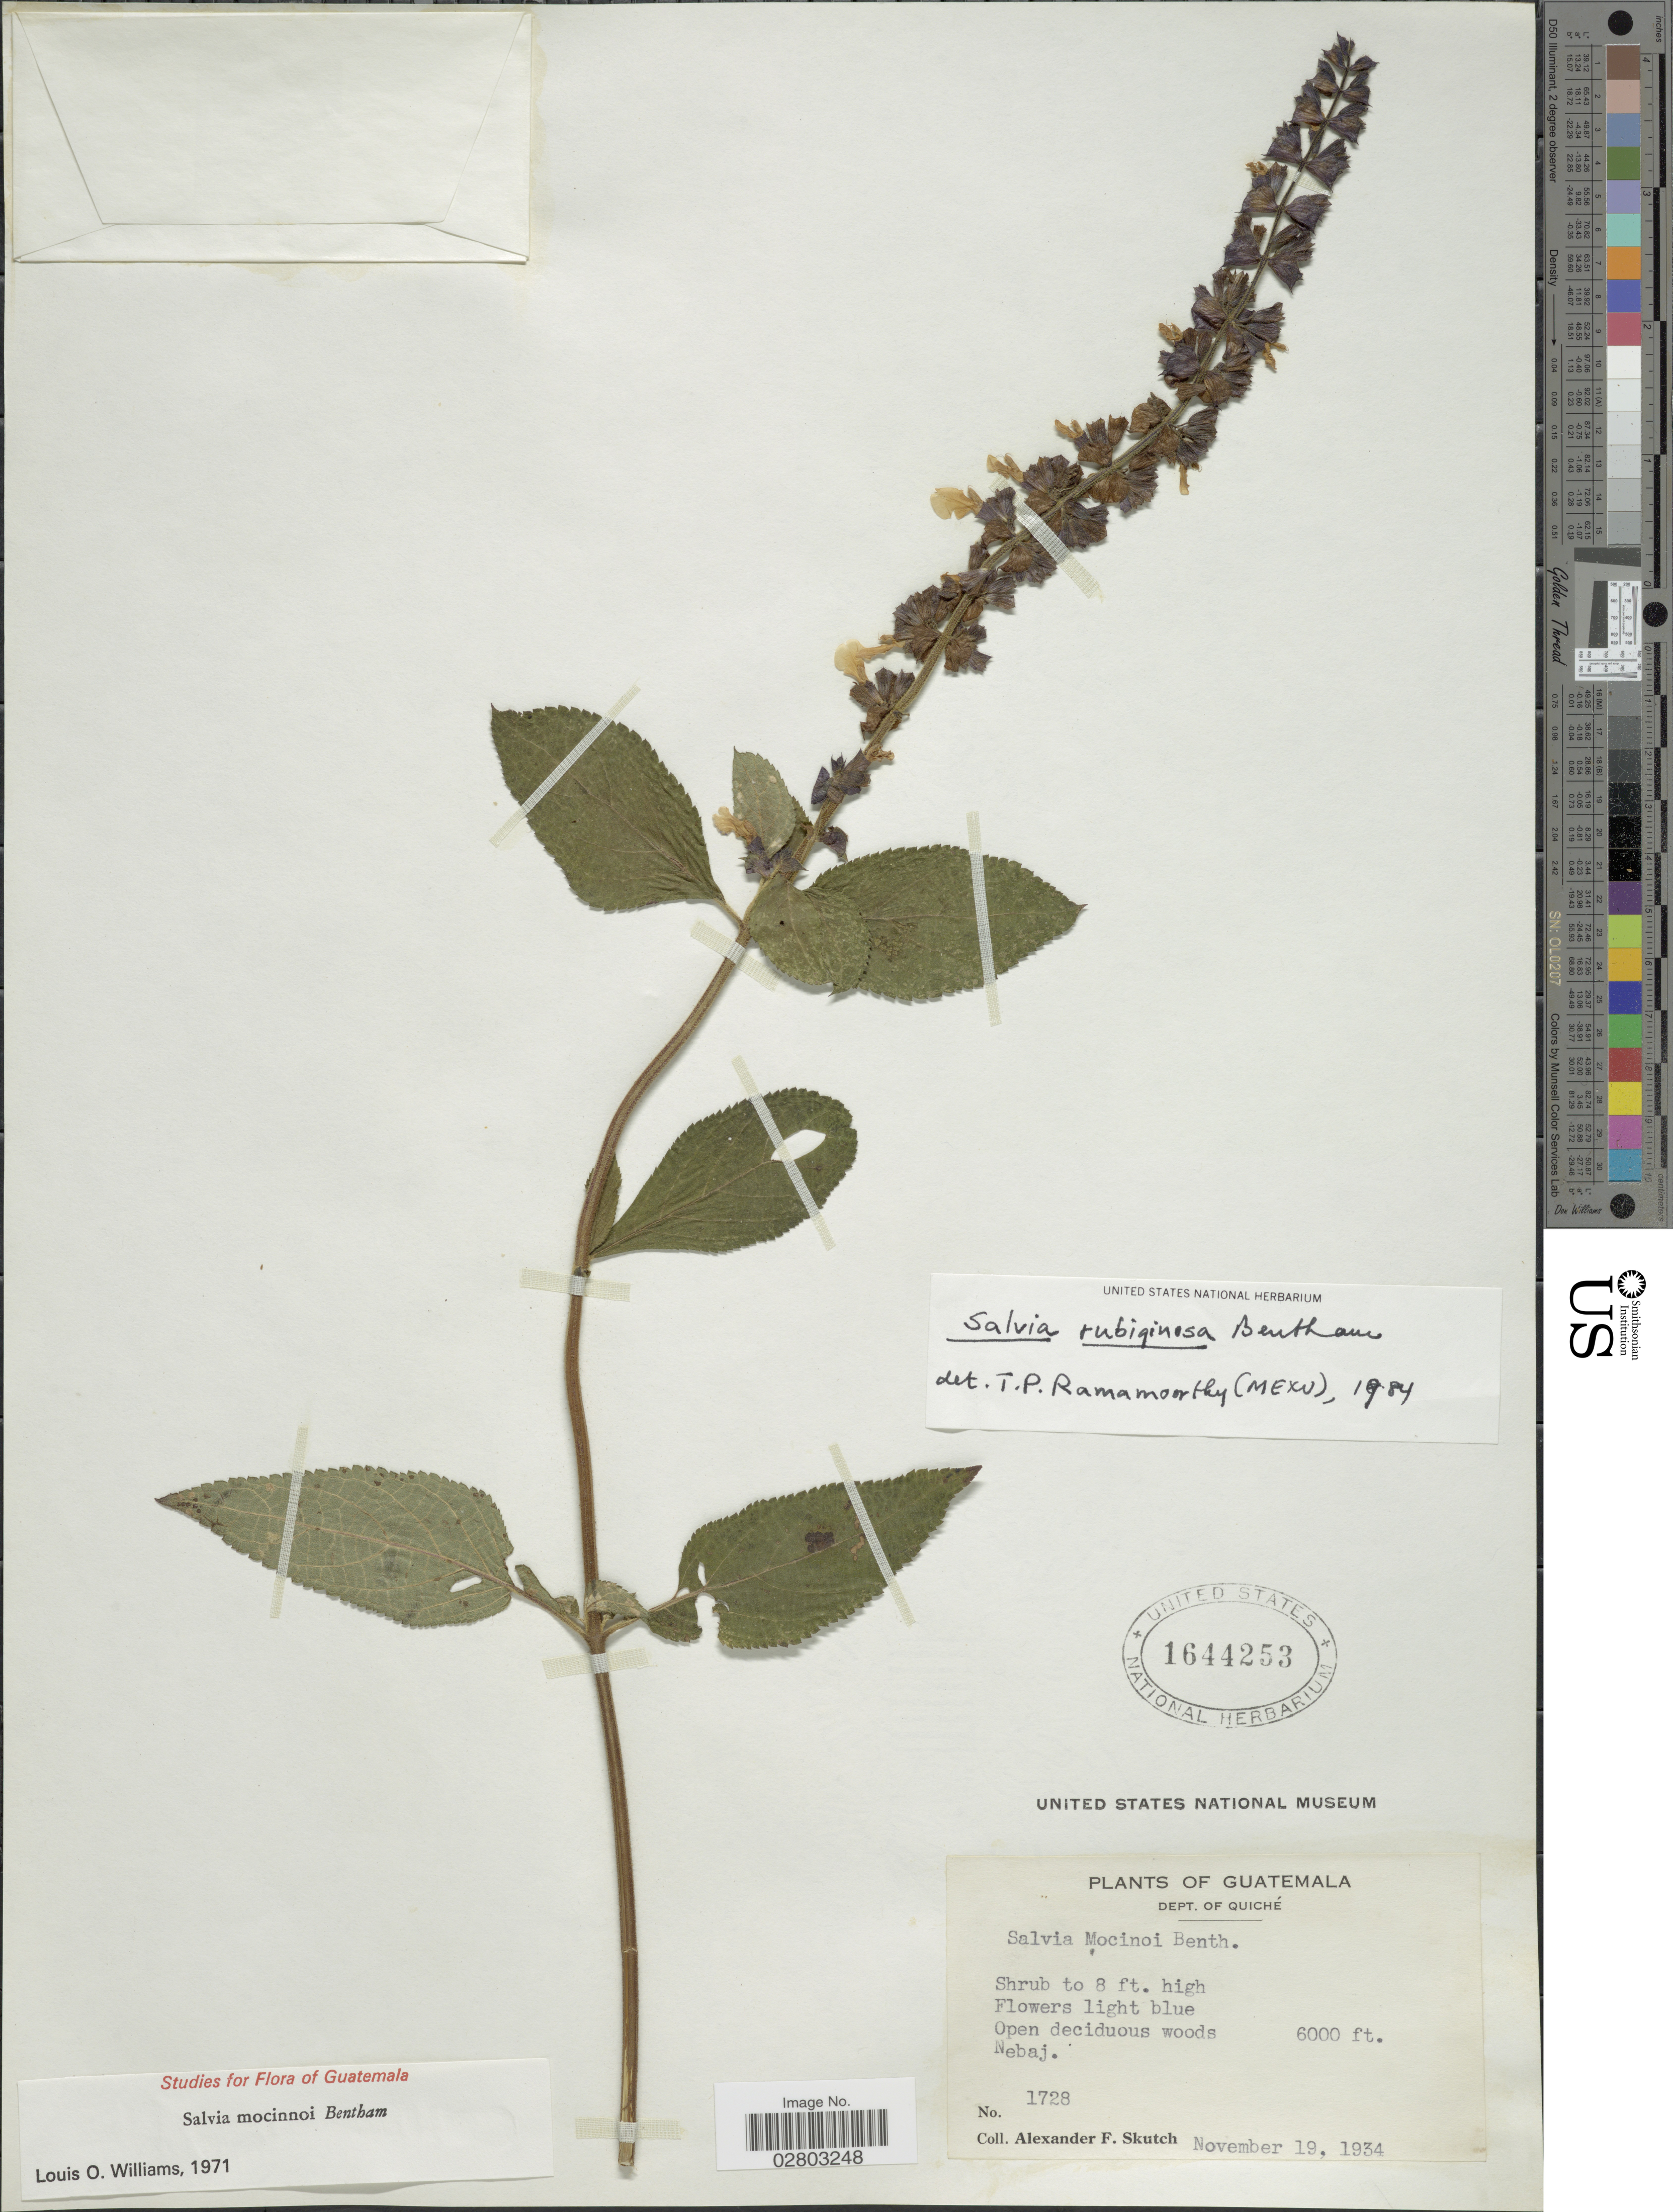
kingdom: Plantae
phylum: Tracheophyta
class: Magnoliopsida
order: Lamiales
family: Lamiaceae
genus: Salvia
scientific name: Salvia rubiginosa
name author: Benth.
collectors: A. F. Skutch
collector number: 1728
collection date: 1934-11-19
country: Guatemala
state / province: El Quiché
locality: Dept. of Quiché, Nebaj.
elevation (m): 1829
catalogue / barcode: US 1644253